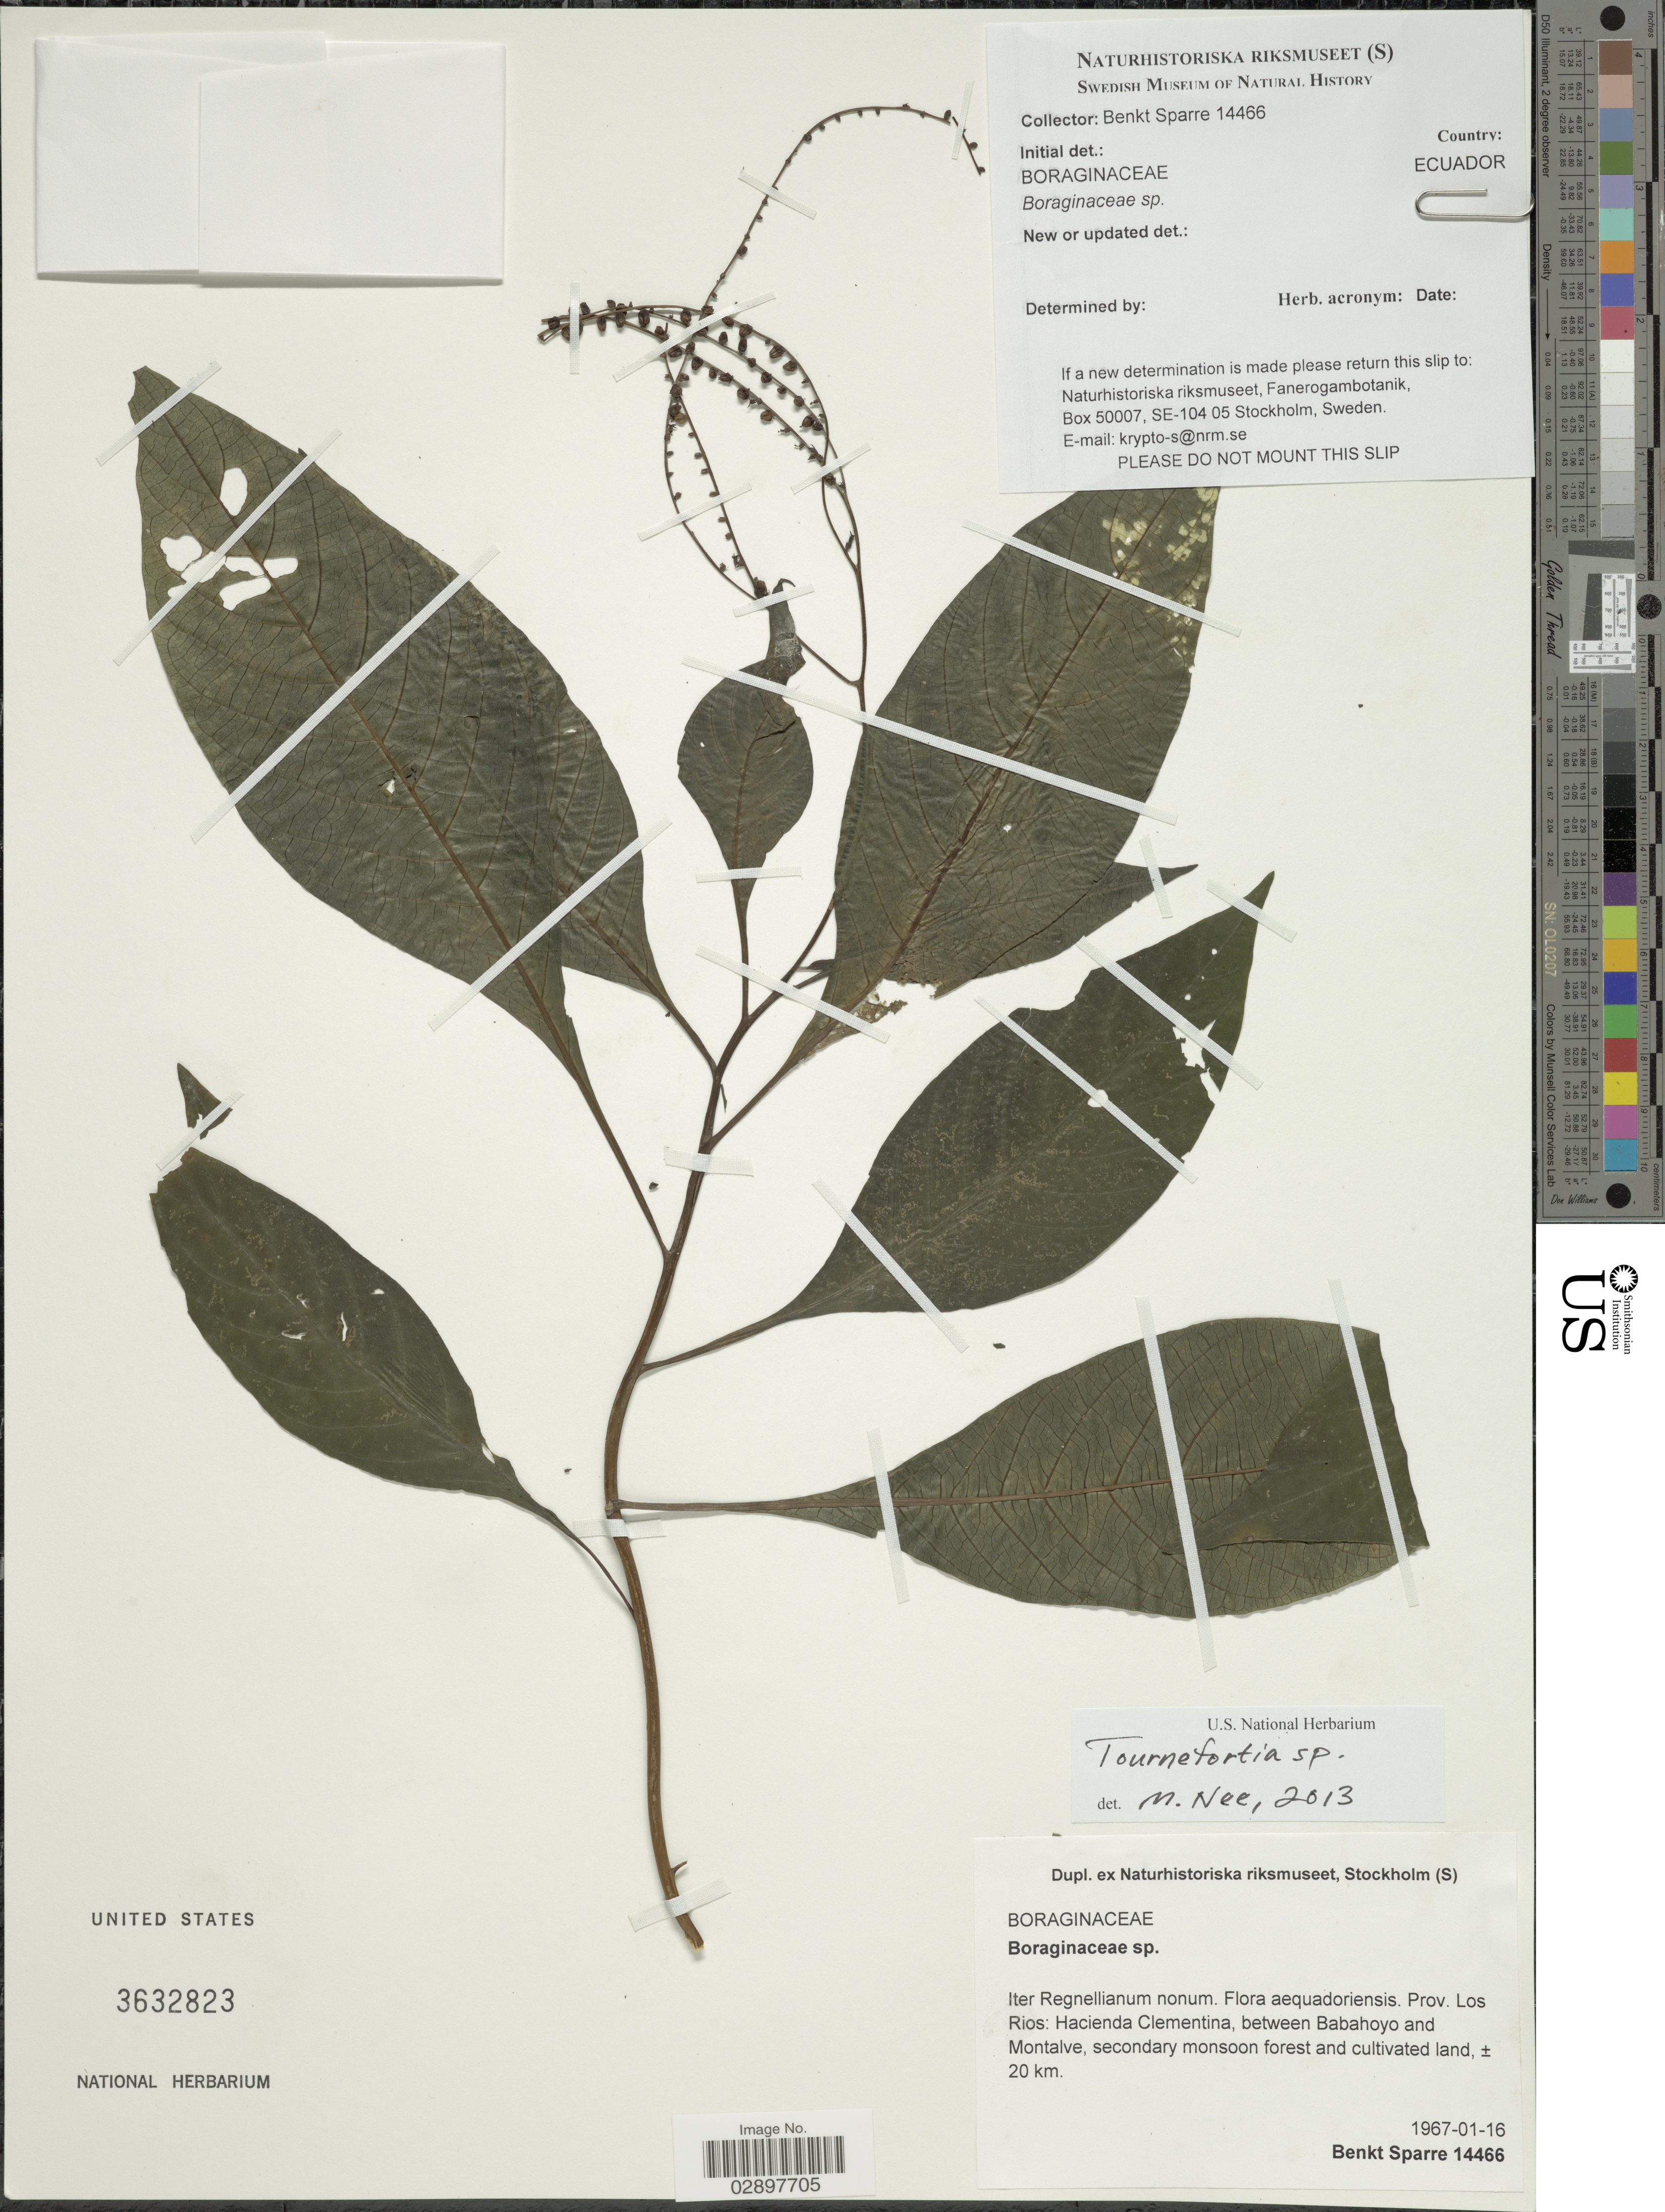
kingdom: Plantae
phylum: Tracheophyta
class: Magnoliopsida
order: Boraginales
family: Heliotropiaceae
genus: Tournefortia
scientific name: Tournefortia sp.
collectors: B. Sparre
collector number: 14466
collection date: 1967-01-16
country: Ecuador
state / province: Los Ríos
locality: Hacienda Clementina, between Babahoyo and Montalve, ± 20 km.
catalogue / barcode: US 3632823